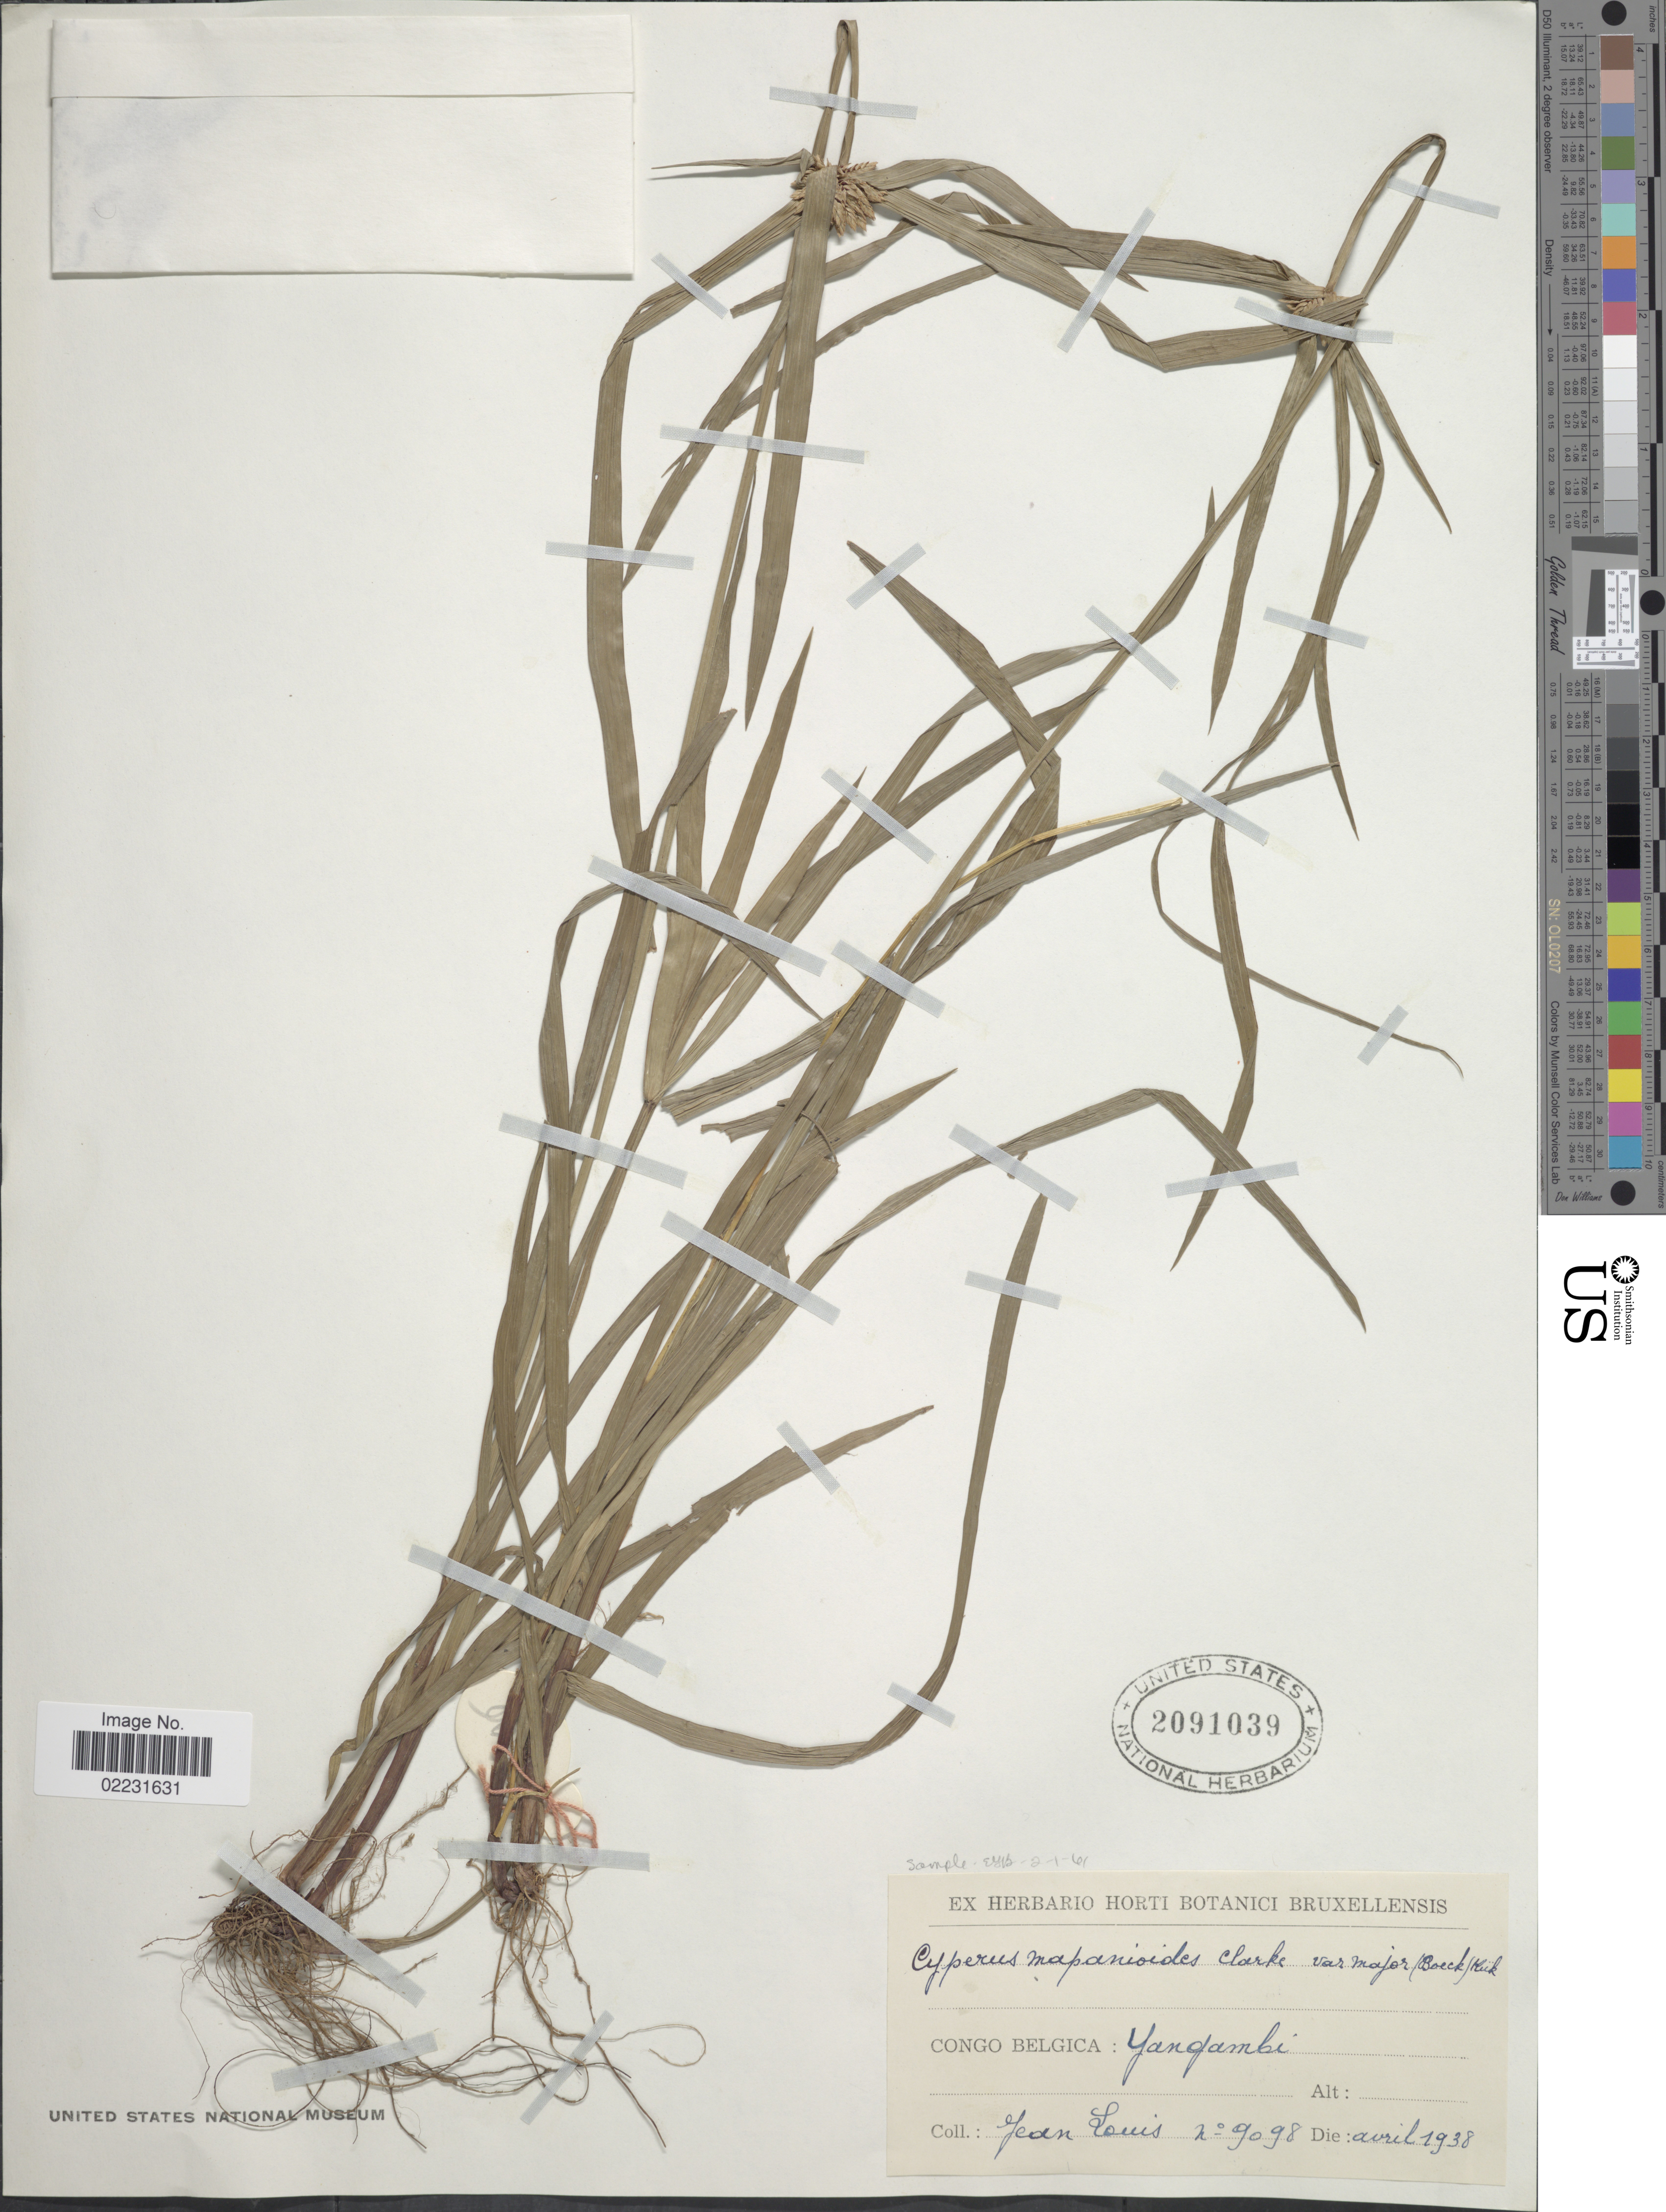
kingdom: Plantae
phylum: Tracheophyta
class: Liliopsida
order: Poales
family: Cyperaceae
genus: Cyperus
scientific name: Cyperus mapanioides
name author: C.B. Clarke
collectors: J. Louis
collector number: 9098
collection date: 1938-04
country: Congo, Democratic Republic of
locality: Congo Belgica, Yangambi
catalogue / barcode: US 2091039